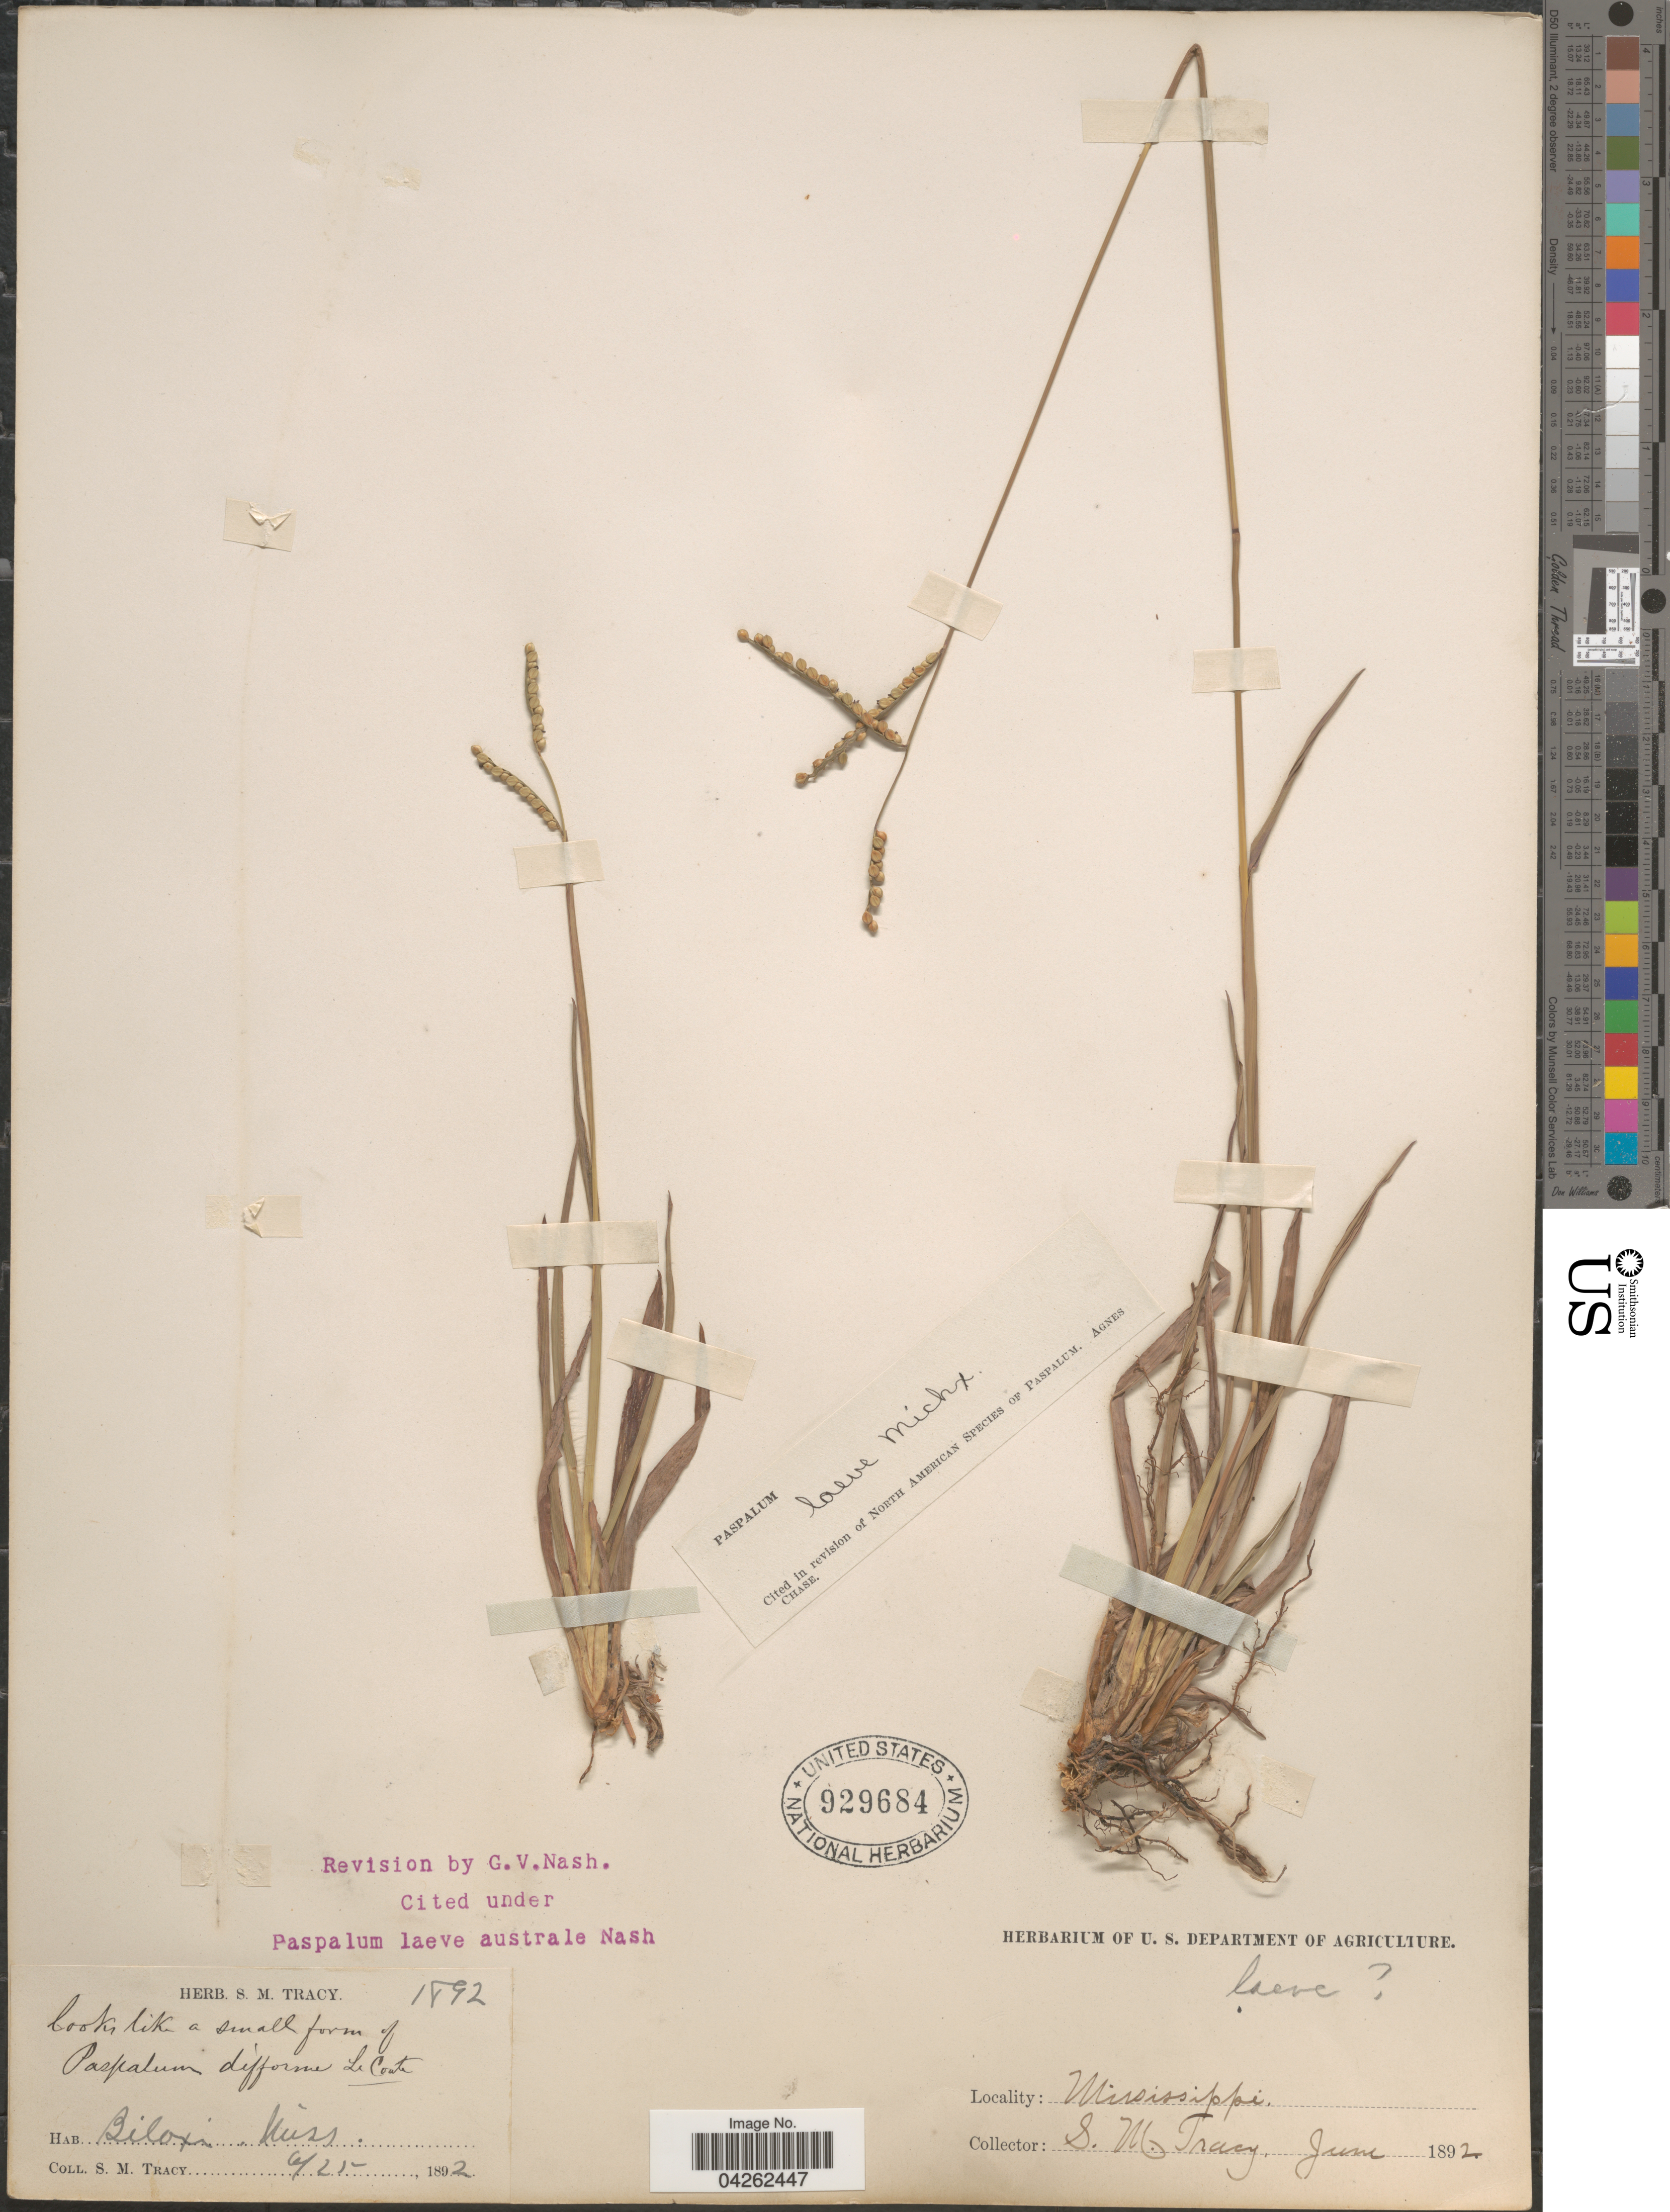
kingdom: Plantae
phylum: Tracheophyta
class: Liliopsida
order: Poales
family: Poaceae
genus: Paspalum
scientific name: Paspalum laeve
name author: Michx.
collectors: S. M. Tracy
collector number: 1892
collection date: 1892-06-25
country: United States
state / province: Mississippi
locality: Biloxi.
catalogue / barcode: US 929684